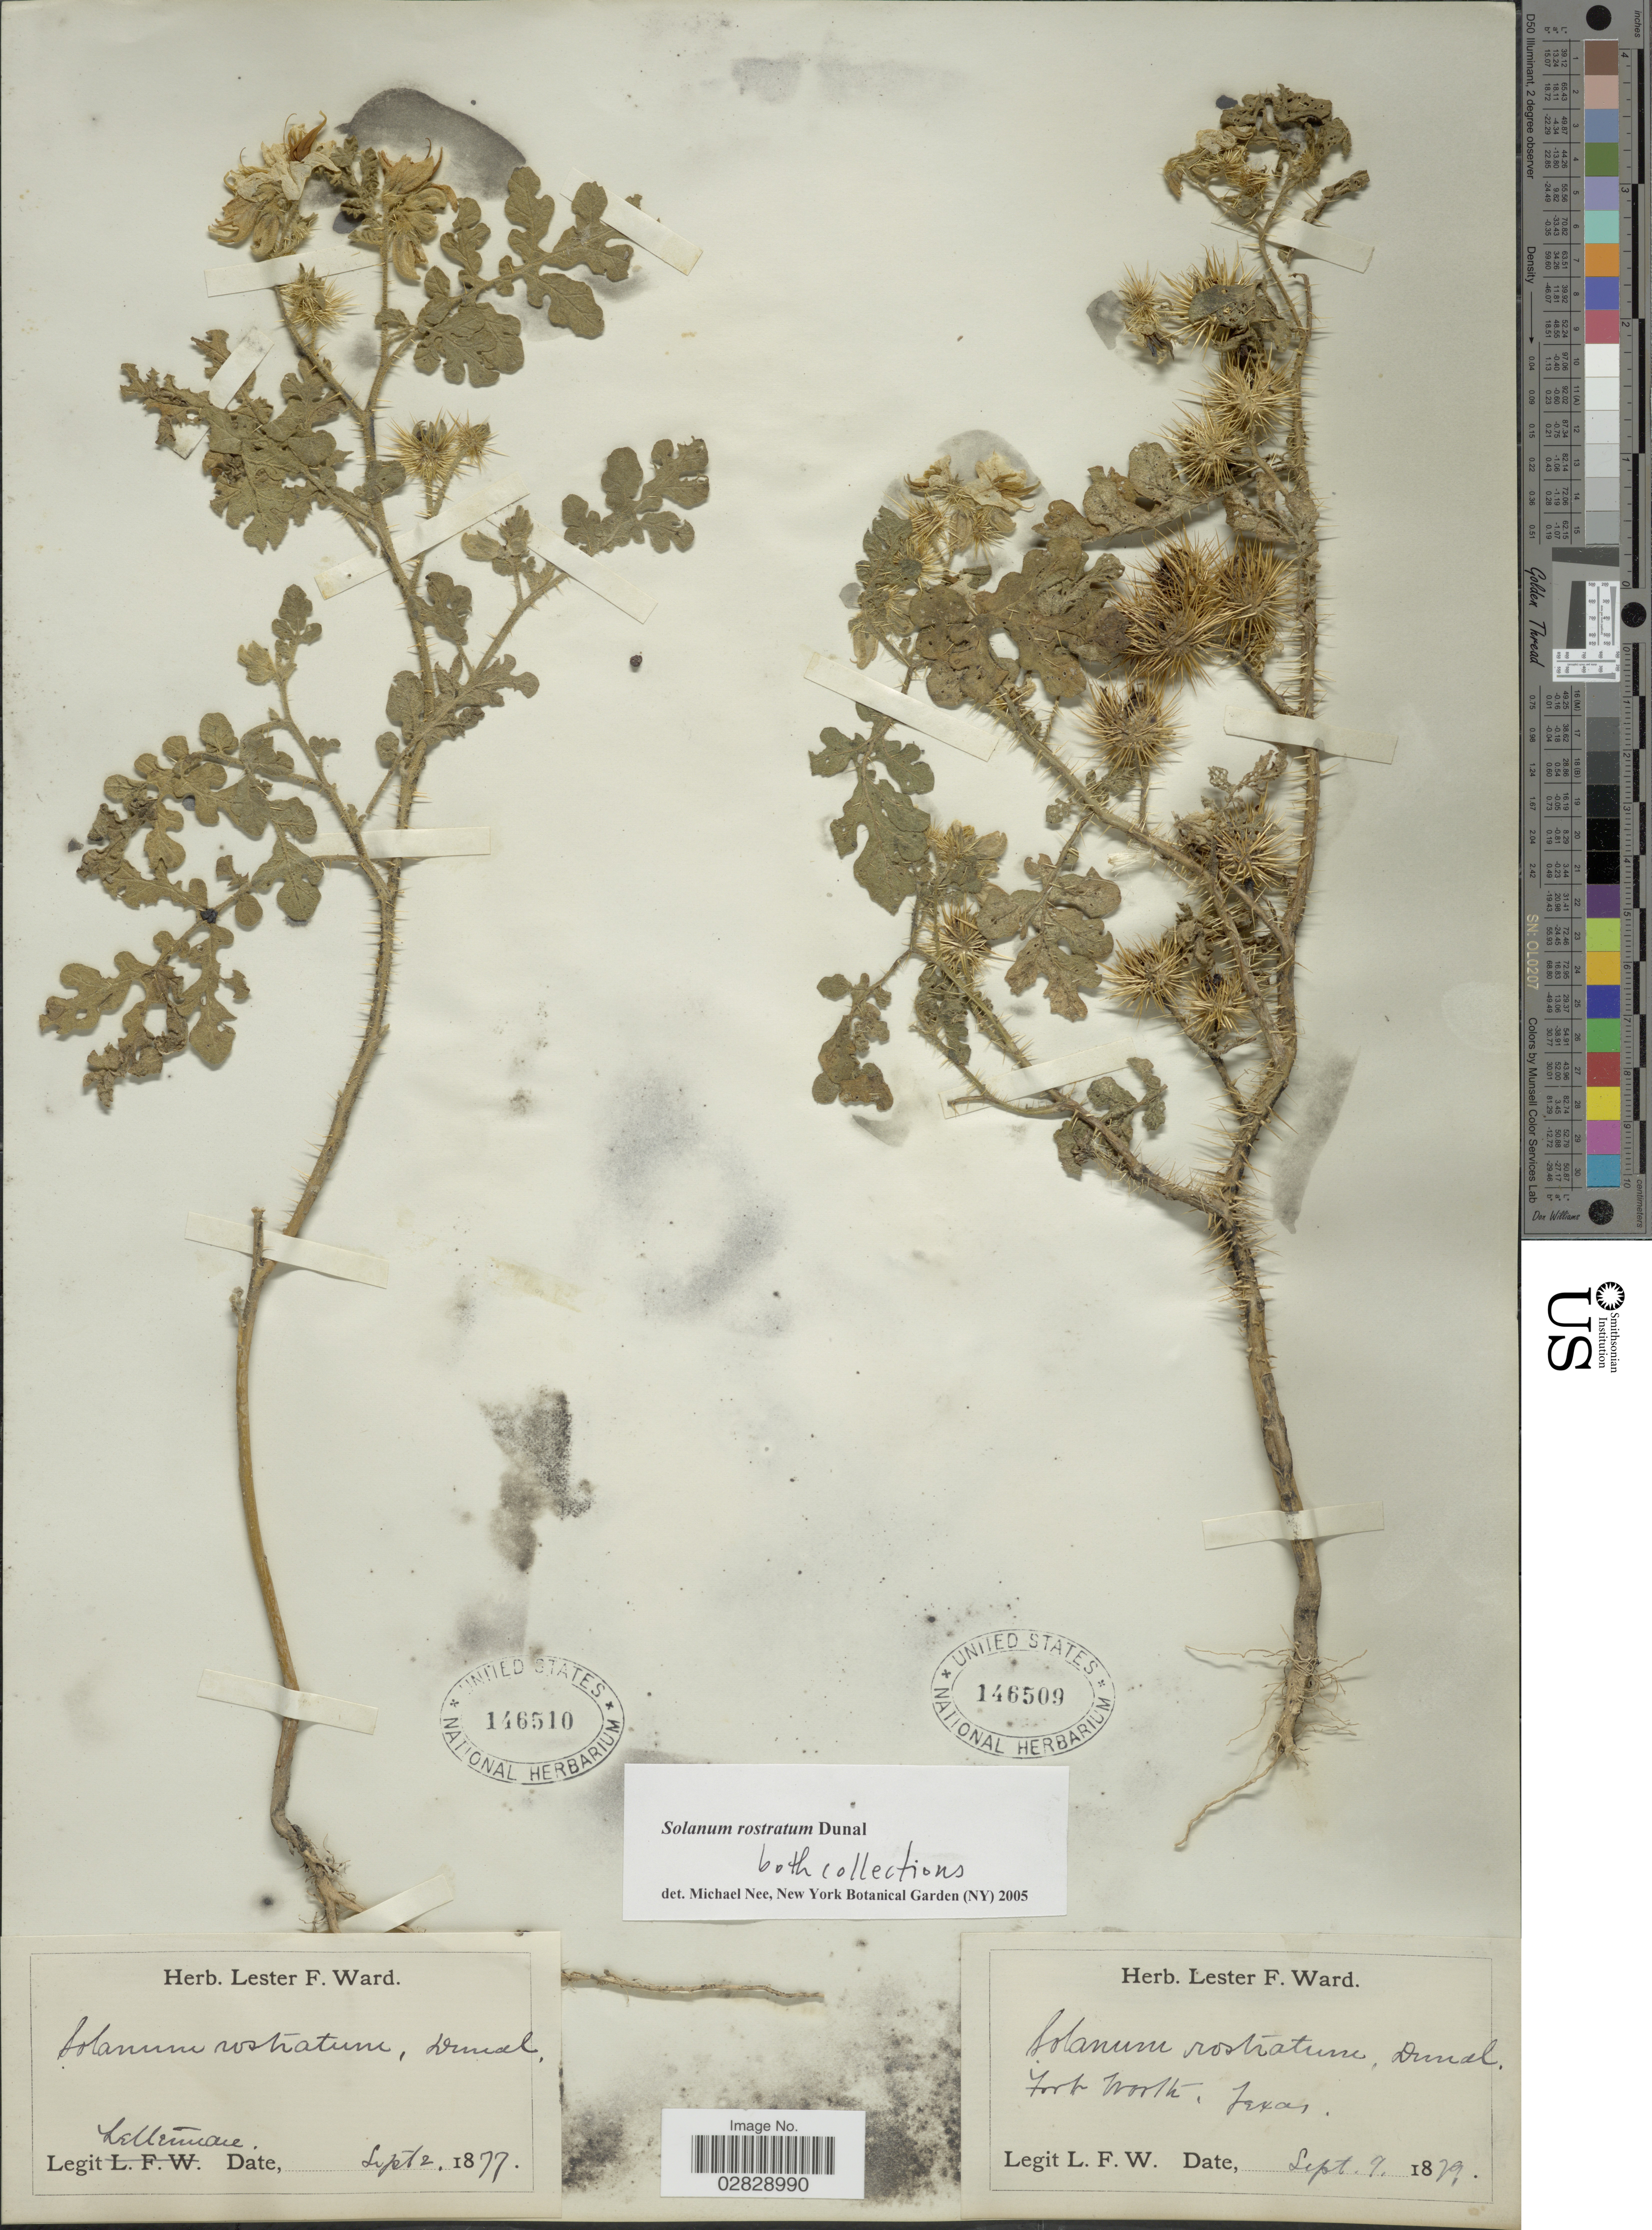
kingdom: Plantae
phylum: Tracheophyta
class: Magnoliopsida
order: Solanales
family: Solanaceae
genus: Solanum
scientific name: Solanum rostratum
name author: Dunal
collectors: Letterman, --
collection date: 1877-09-02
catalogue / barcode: US 146510